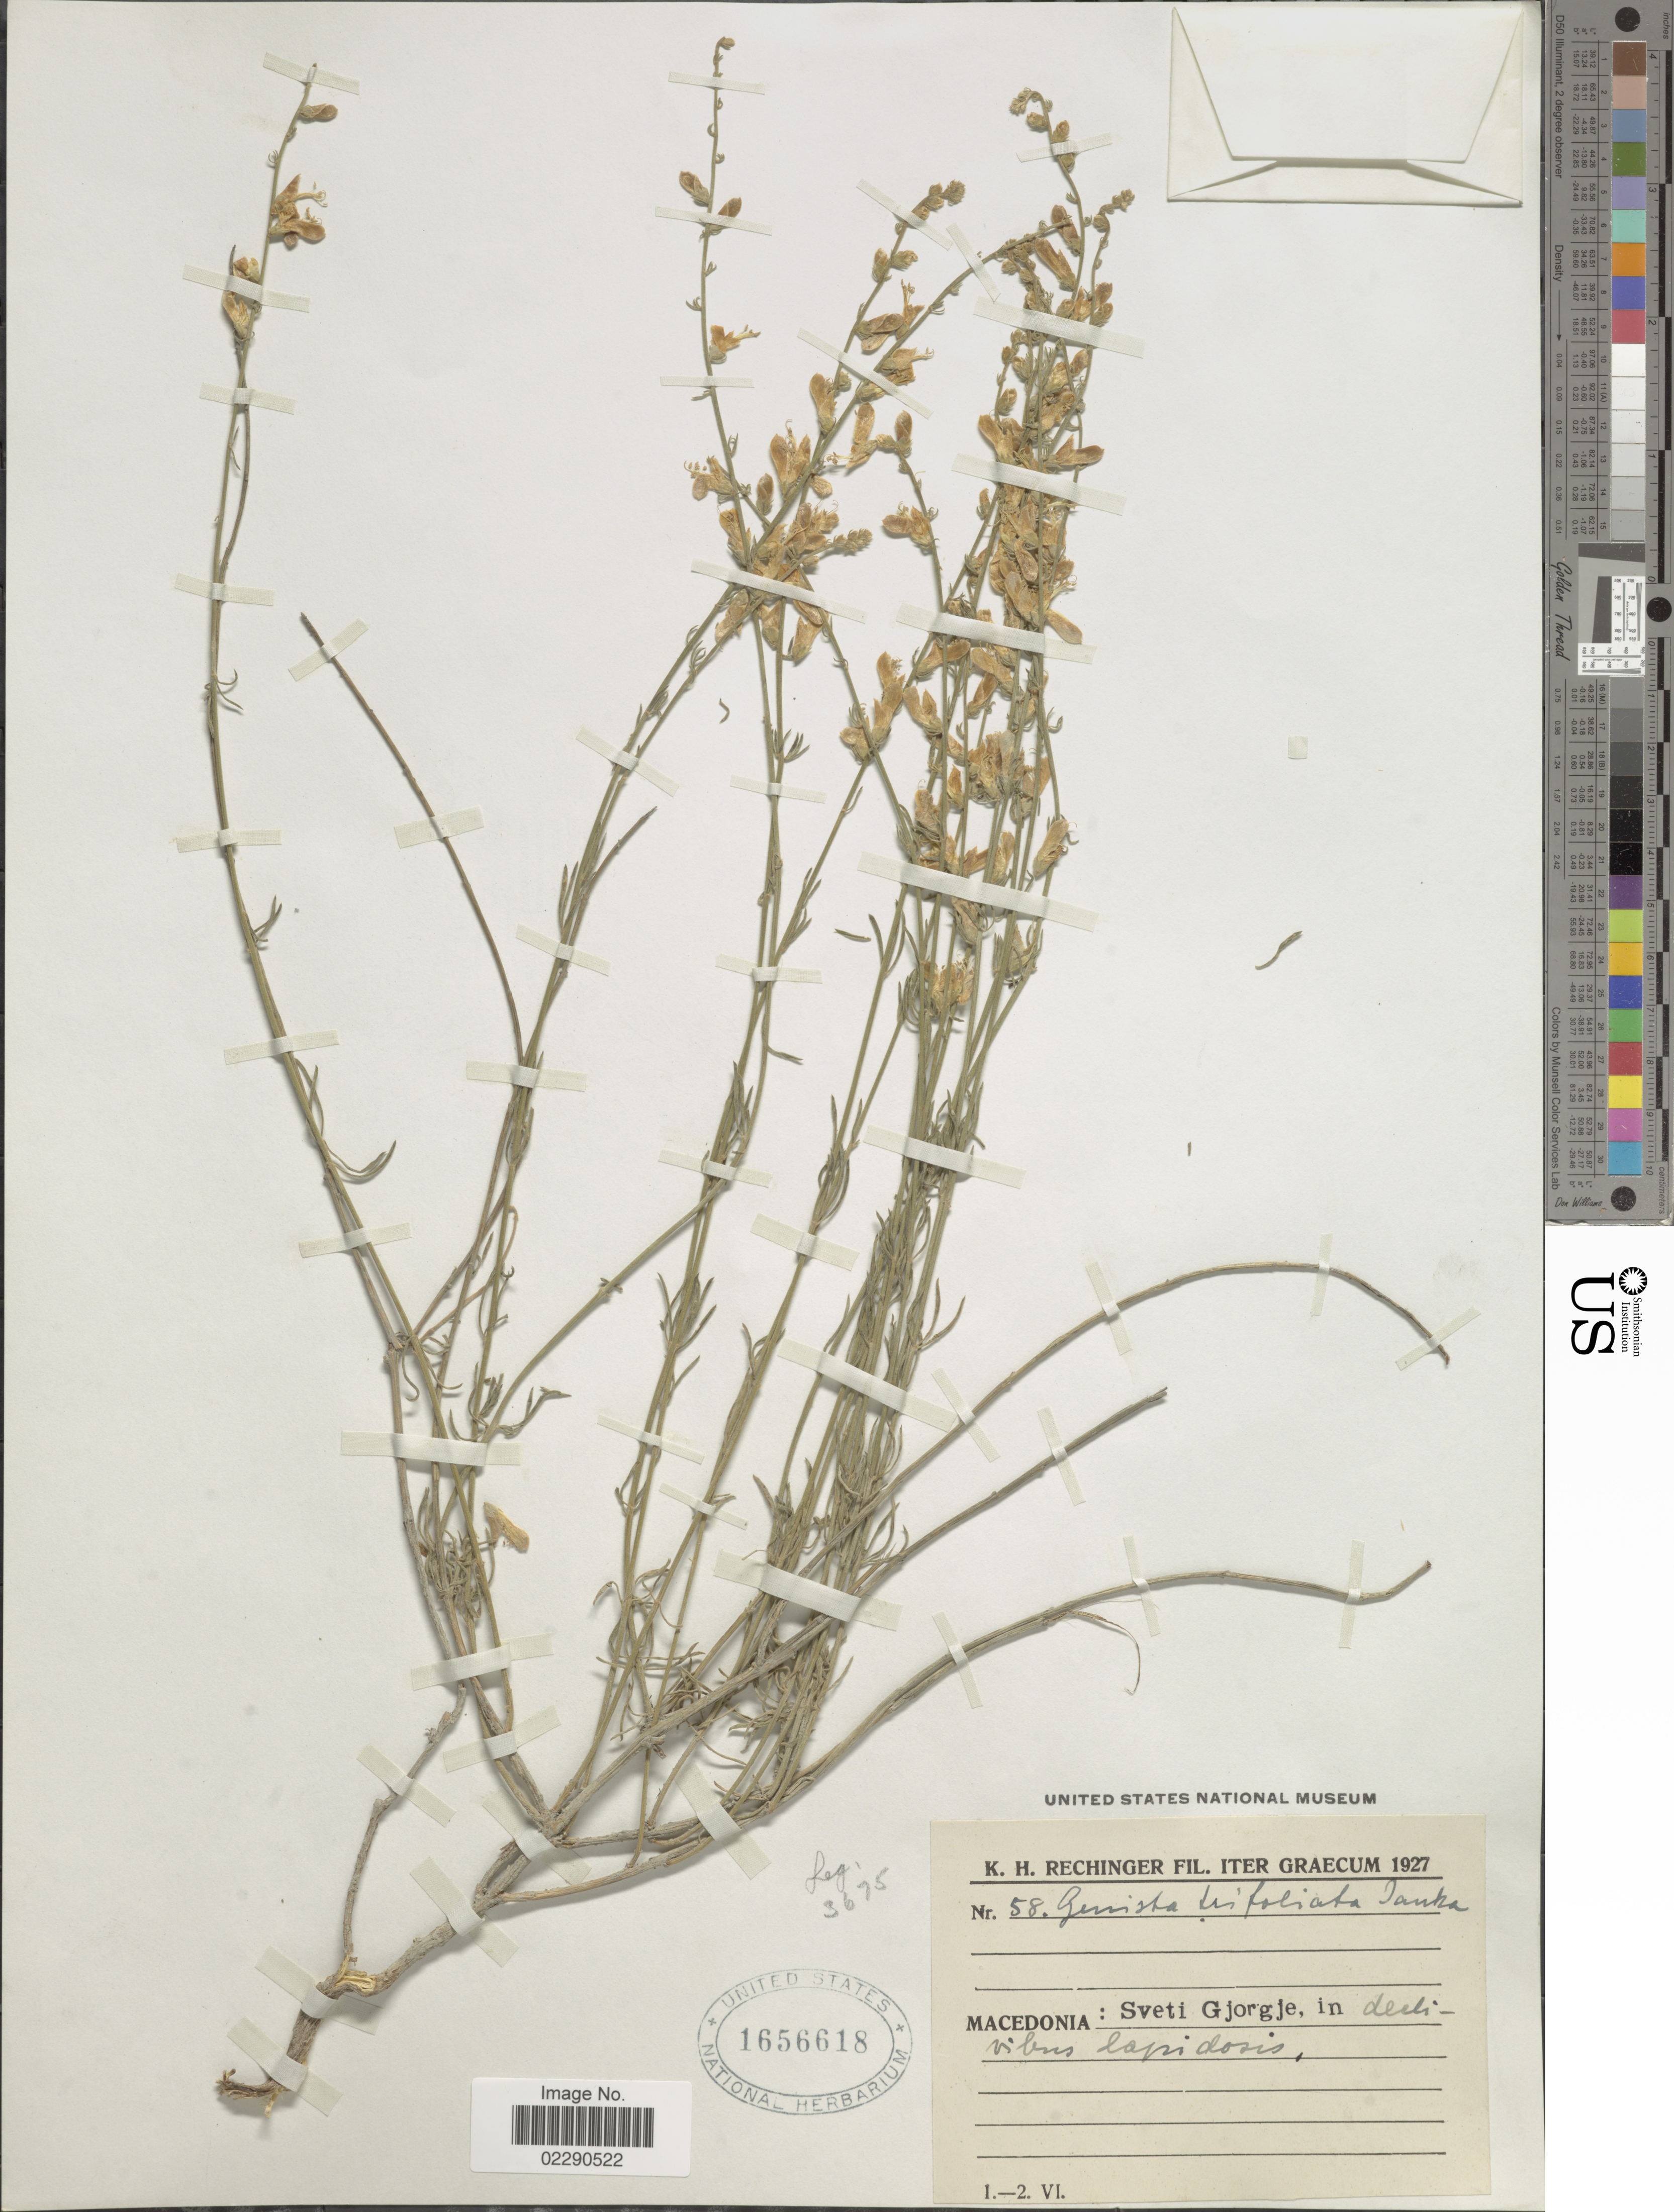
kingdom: Plantae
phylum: Tracheophyta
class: Magnoliopsida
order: Fabales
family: Fabaceae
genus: Genista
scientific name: Genista trifoliata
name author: Janka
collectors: K. H. Rechinger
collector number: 58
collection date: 1927-06-01/1927-06-02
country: Greece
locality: Macedonia, Sveti Gjorgje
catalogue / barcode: US 1656618